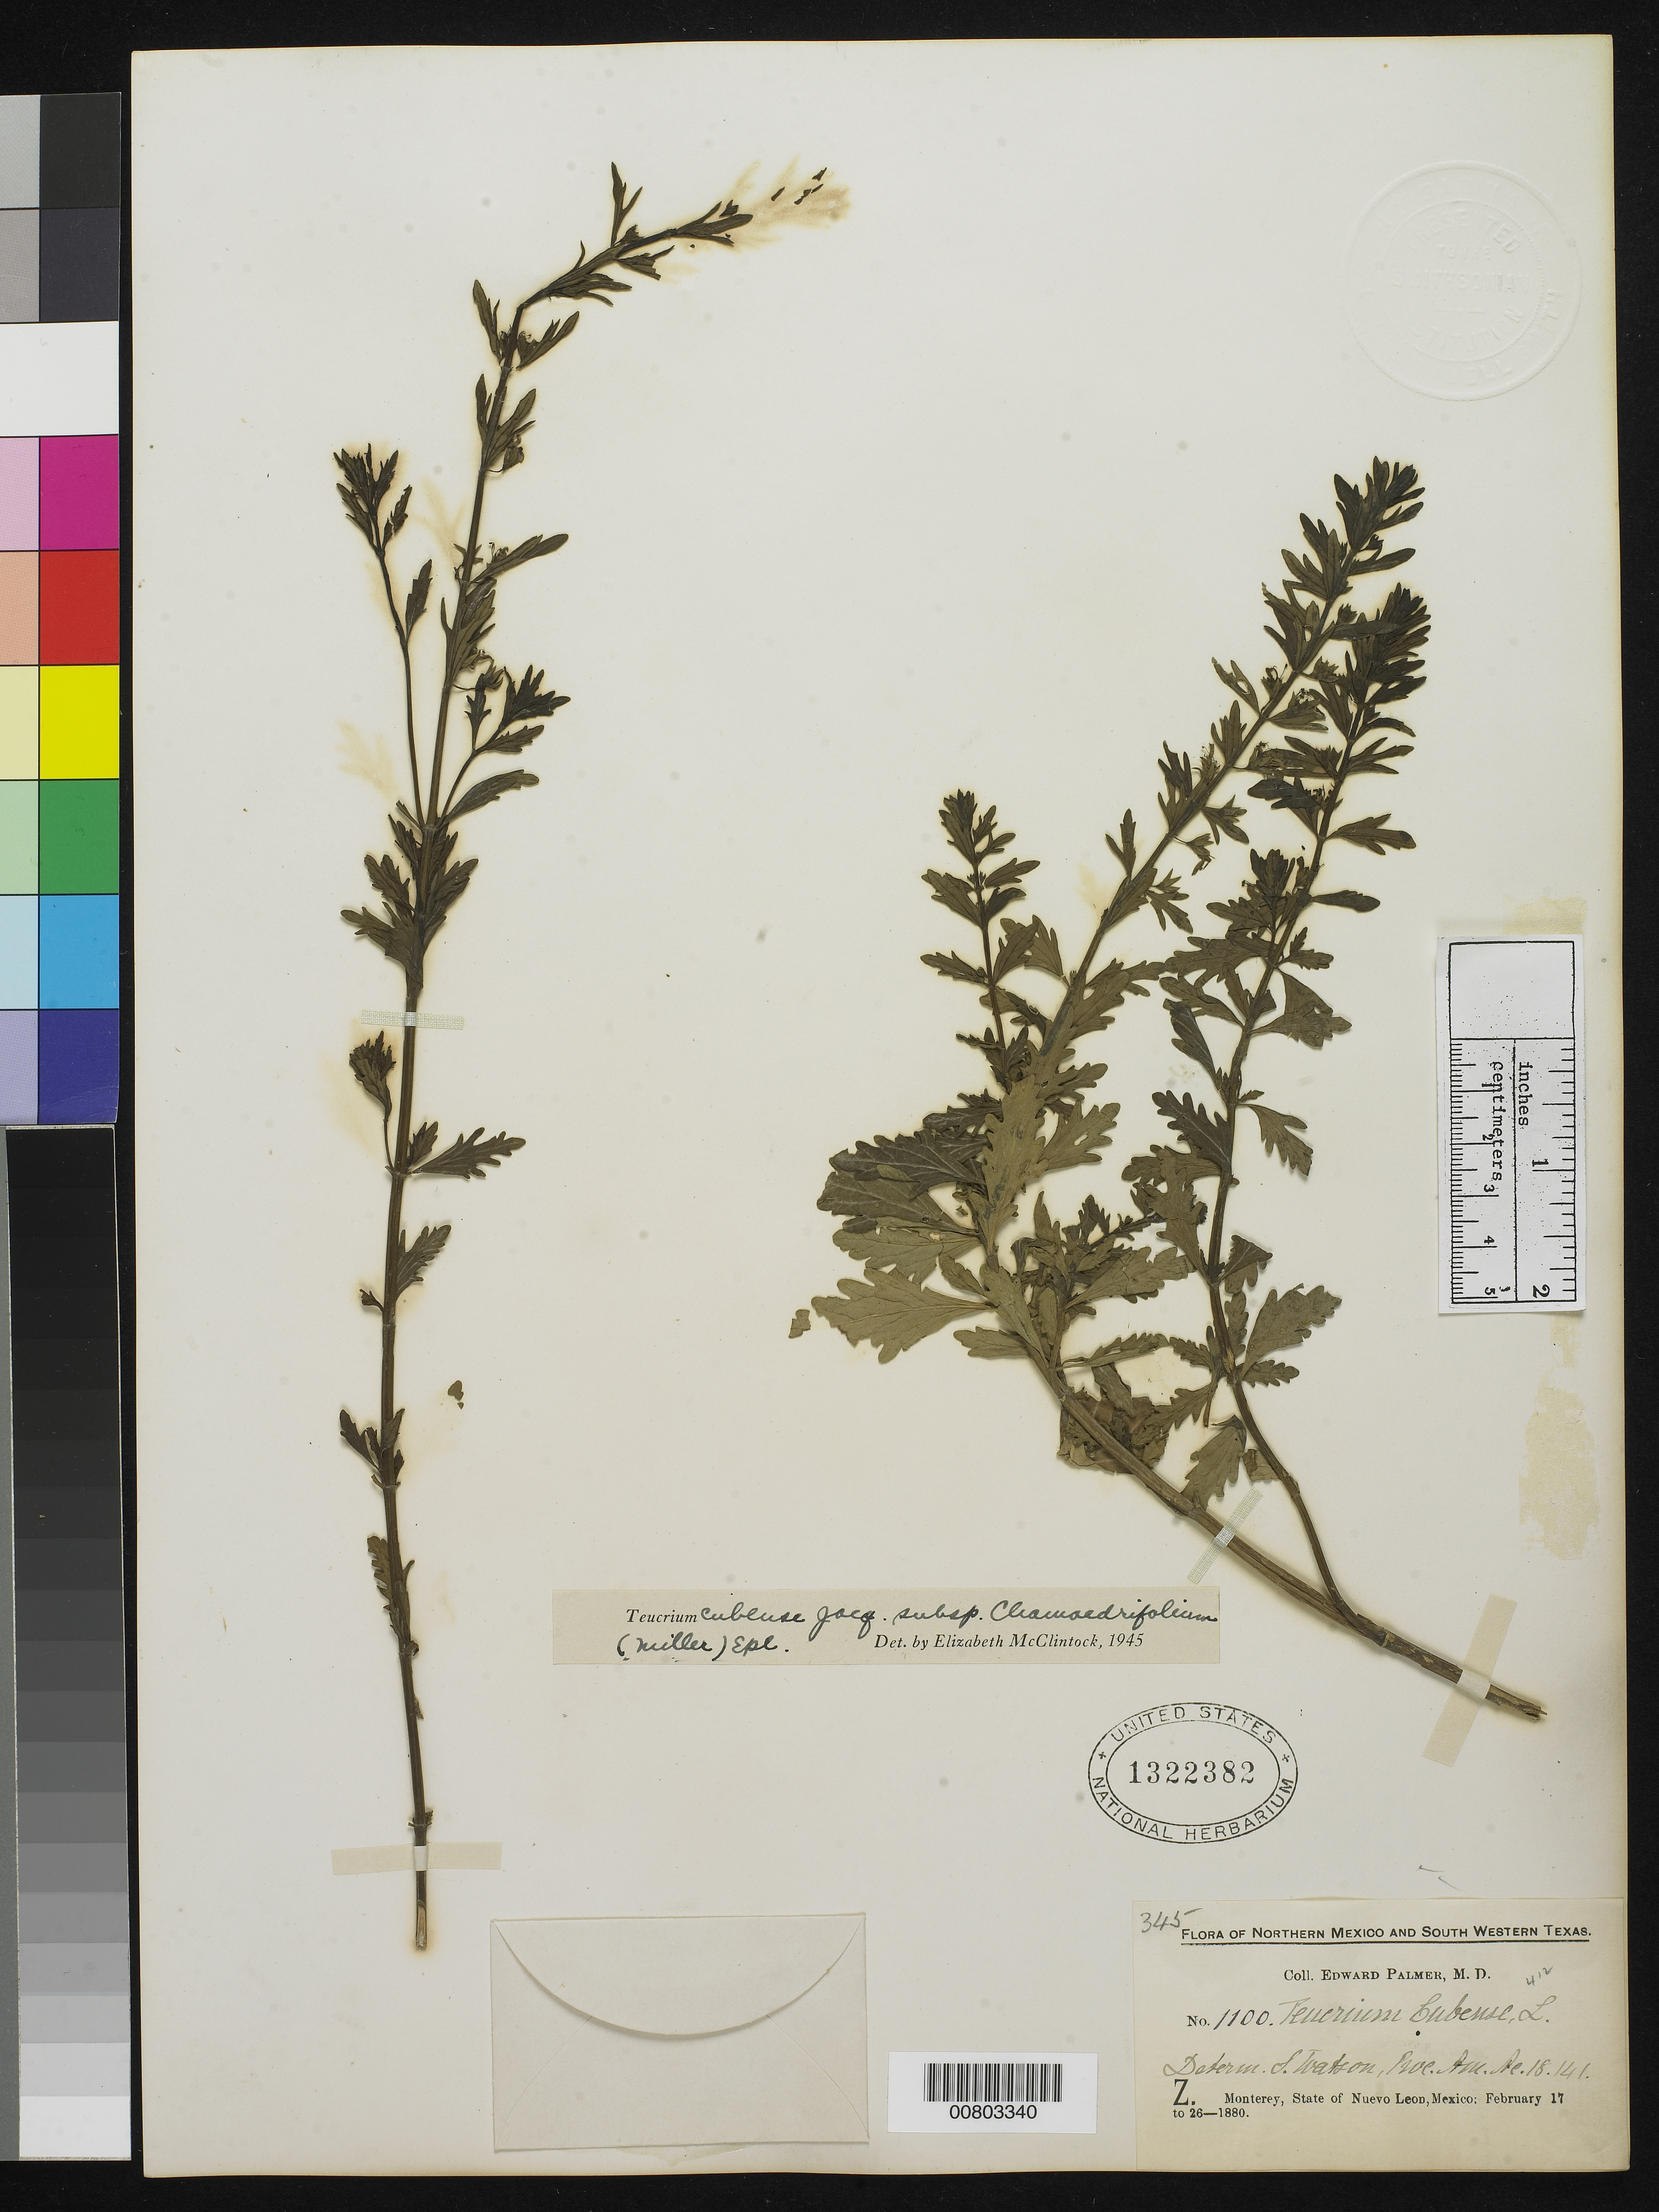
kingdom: Plantae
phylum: Tracheophyta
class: Magnoliopsida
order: Lamiales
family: Lamiaceae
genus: Teucrium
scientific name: Teucrium cubense subsp. chamaedrifolium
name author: Jacq.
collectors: E. Palmer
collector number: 1100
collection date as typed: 17 Feb 1880 to 26 Feb 1880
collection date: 1880-02-17/1880-02-26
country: Mexico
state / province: Nuevo León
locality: Z. Monterrey, Nuevo León.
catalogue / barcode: US 1322382